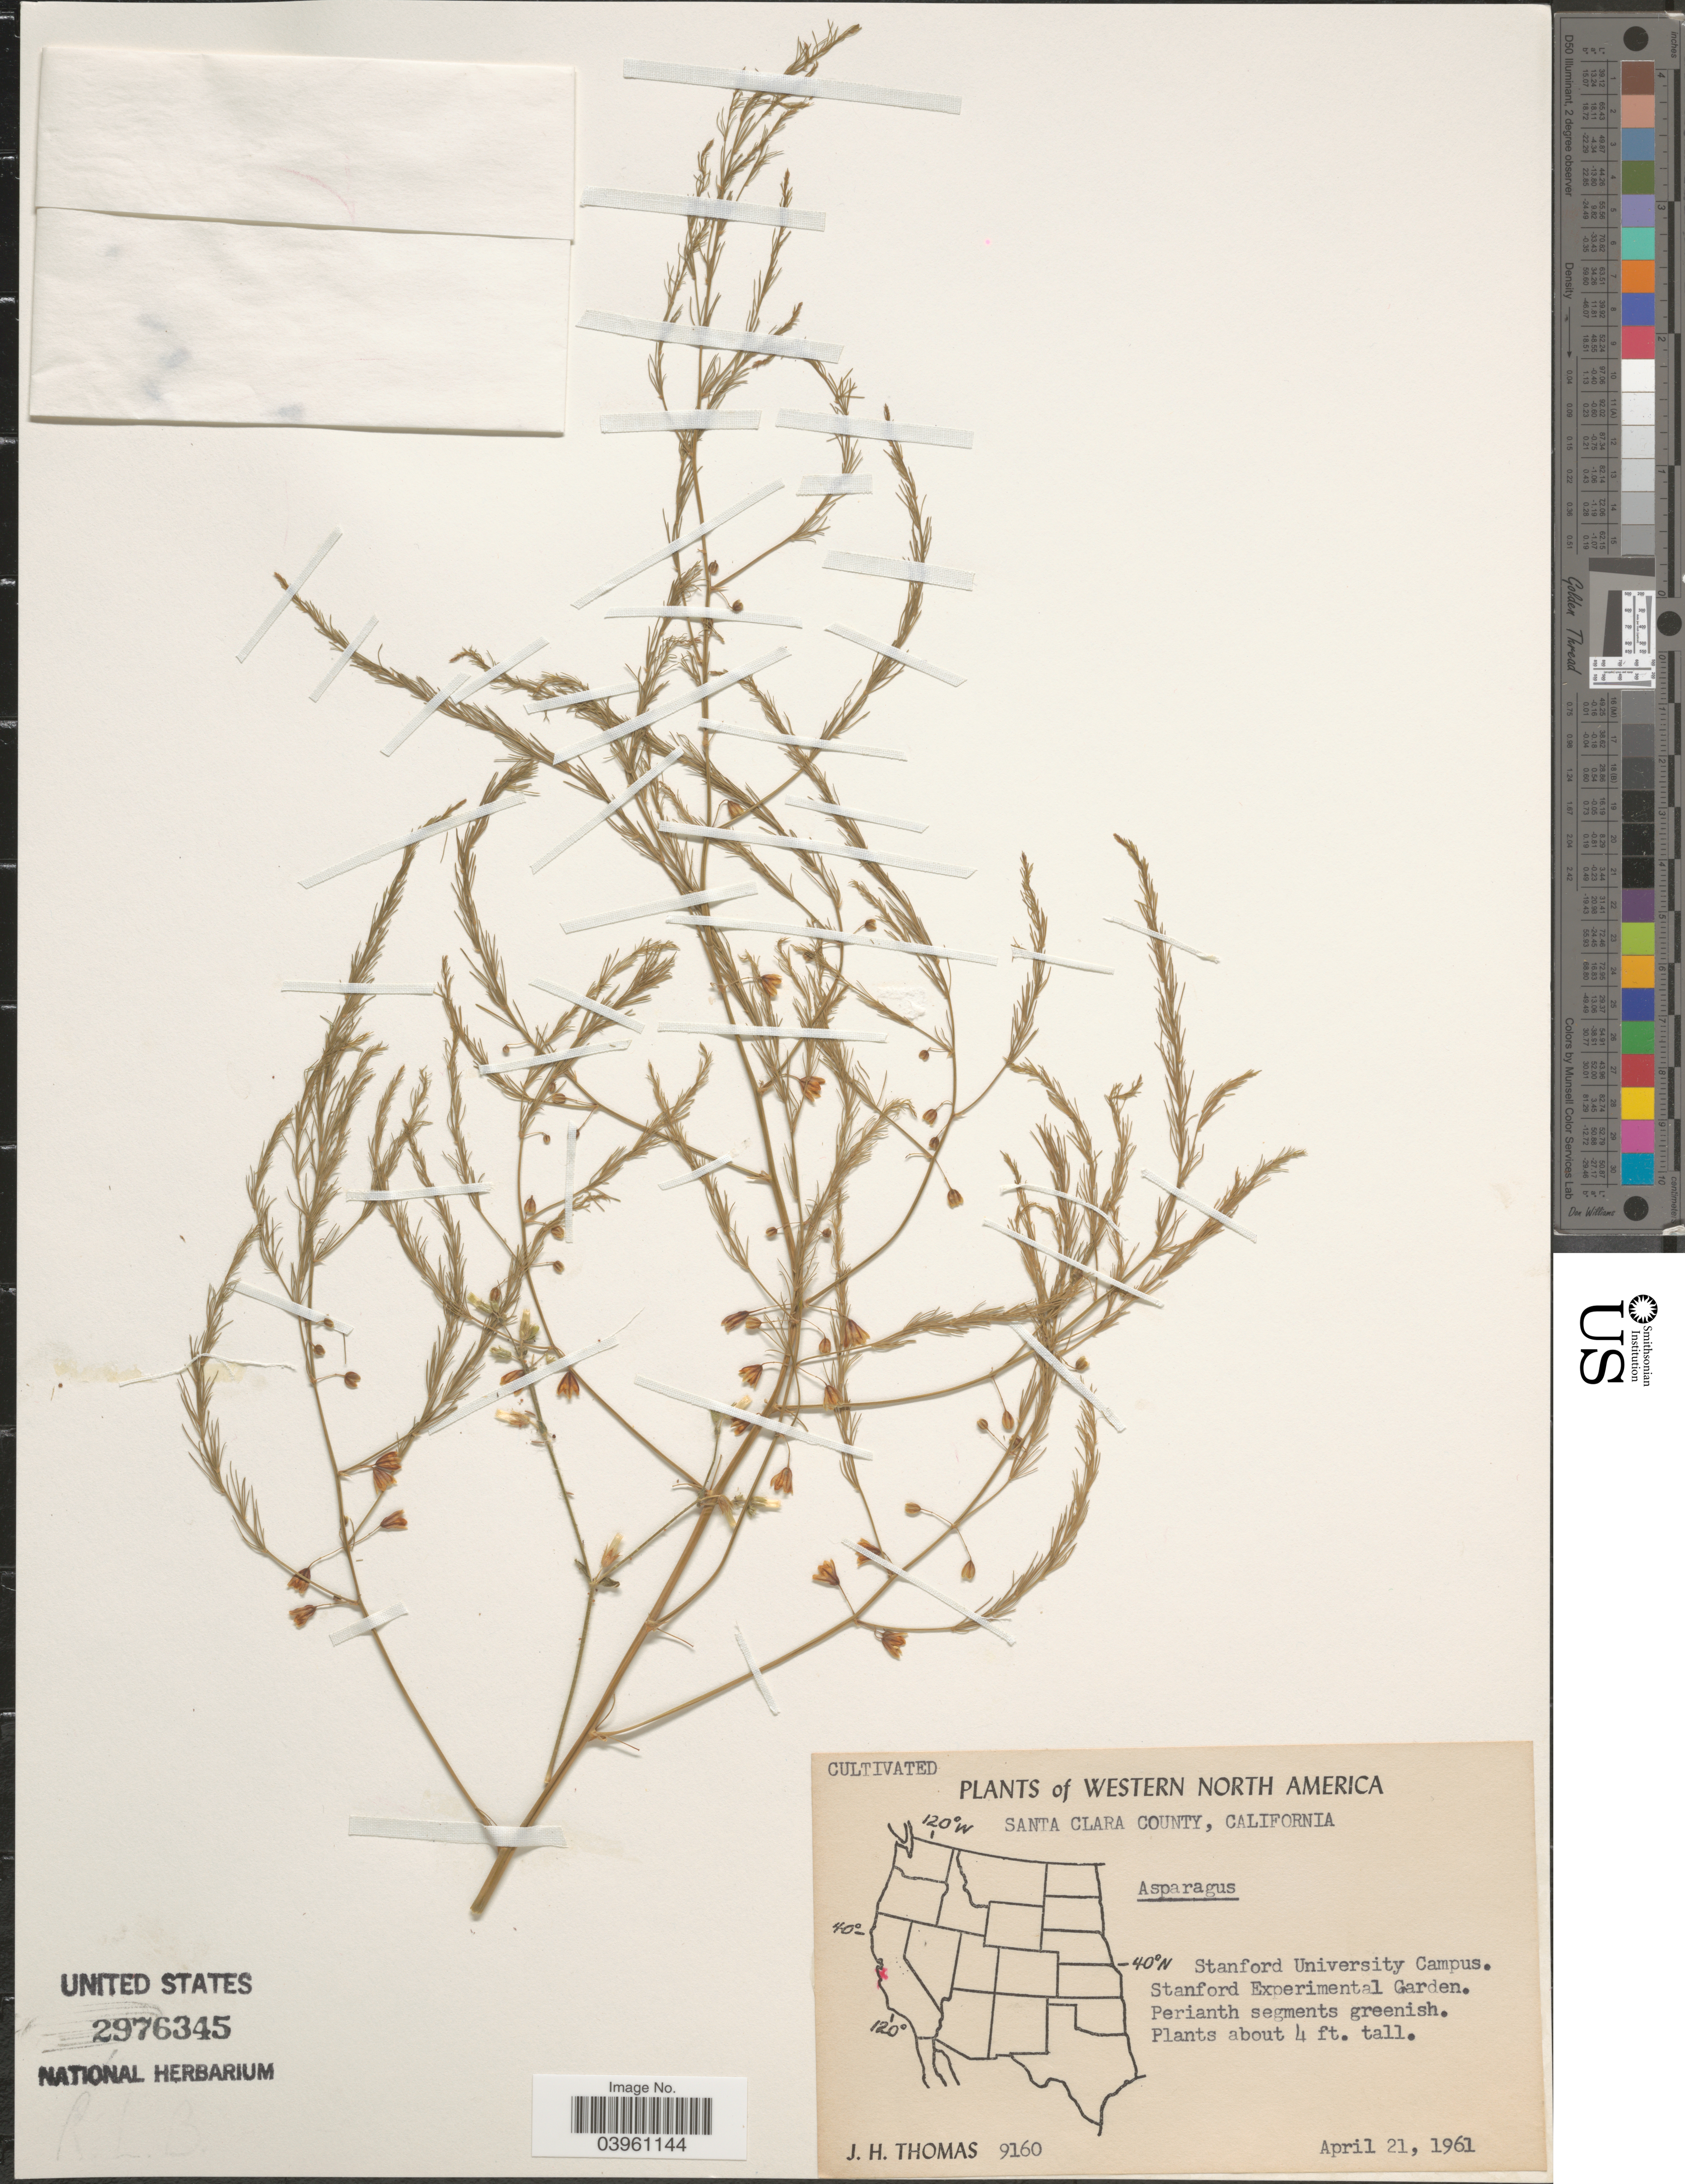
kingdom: Plantae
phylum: Tracheophyta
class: Liliopsida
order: Asparagales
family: Asparagaceae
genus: Asparagus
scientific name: Asparagus sp.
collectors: J. H. Thomas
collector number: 9160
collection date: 1961-04-21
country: United States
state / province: California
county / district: Santa Clara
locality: Western North America. Santa Clara County. Stanford University Campus. Stanford Experimental Garden.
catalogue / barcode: US 2976345